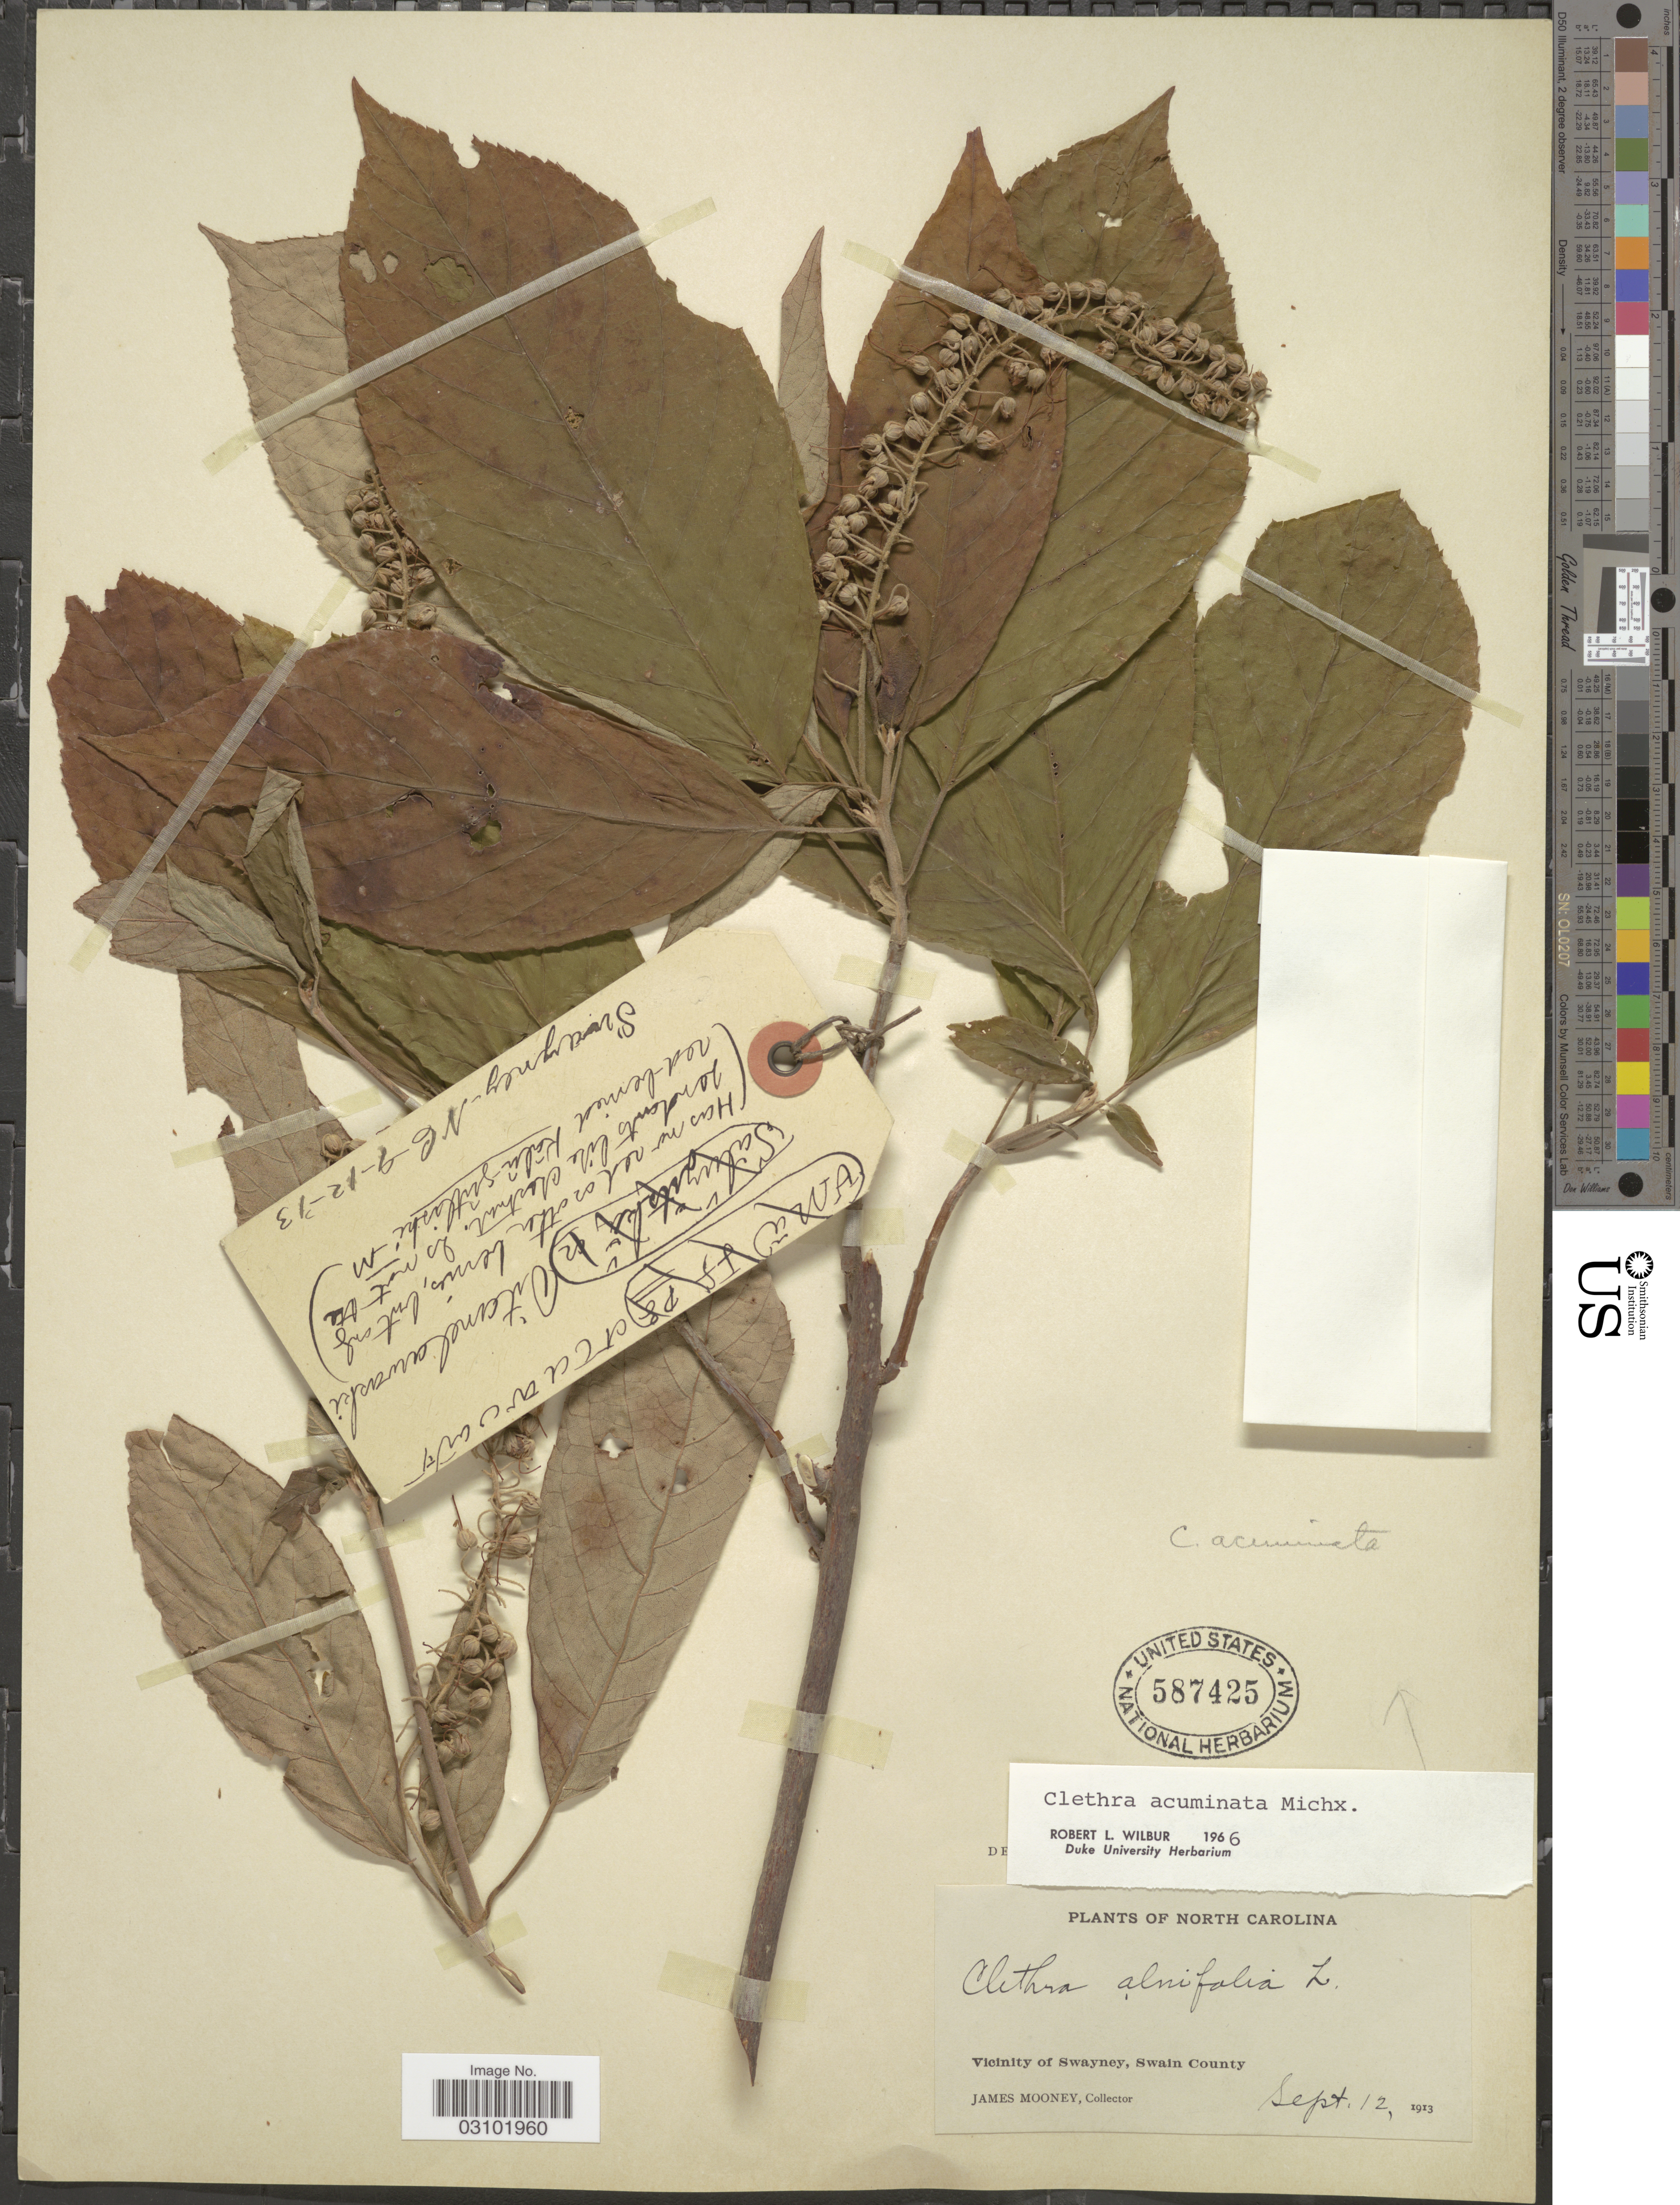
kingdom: Plantae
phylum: Tracheophyta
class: Magnoliopsida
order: Ericales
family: Clethraceae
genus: Clethra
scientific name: Clethra acuminata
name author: Michx.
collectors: J. Mooney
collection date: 1913-09-12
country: United States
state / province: North Carolina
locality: Vicinity of Swayney, Swain County.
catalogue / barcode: US 587425